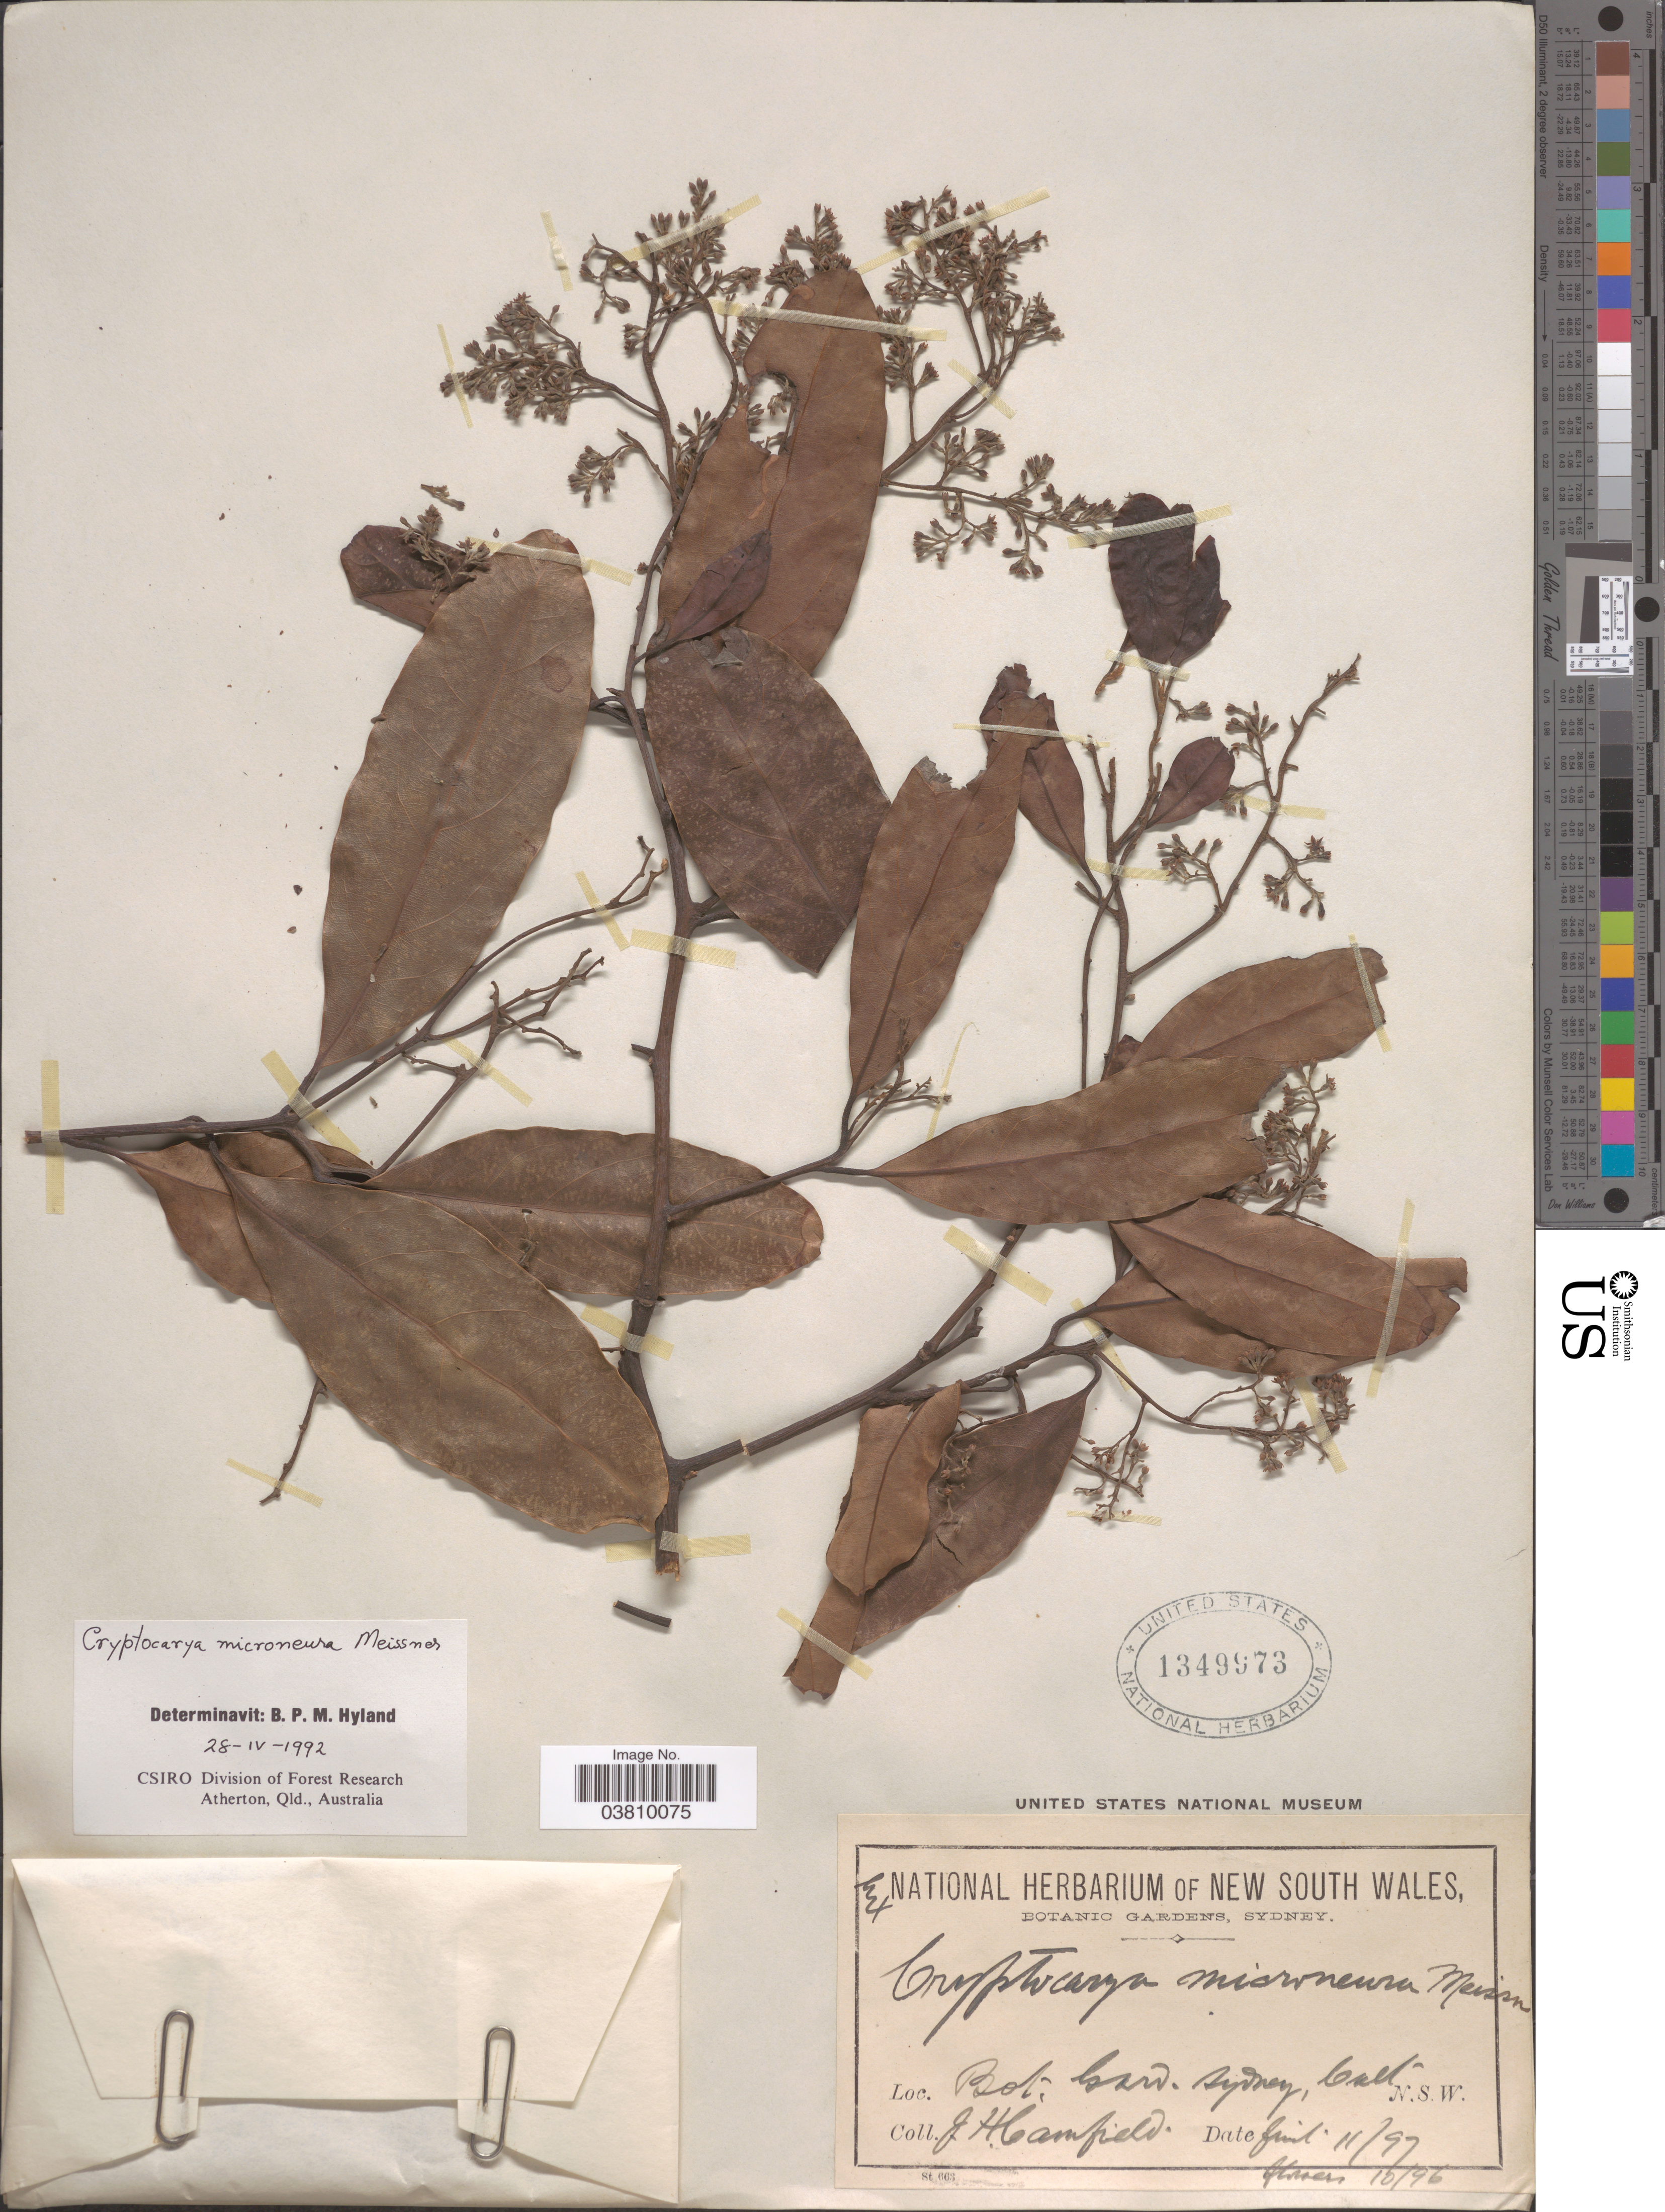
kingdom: Plantae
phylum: Tracheophyta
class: Magnoliopsida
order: Laurales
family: Lauraceae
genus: Cryptocarya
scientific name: Cryptocarya microneura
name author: Meisn.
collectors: J. Camfield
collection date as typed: Transcribed d/m/y: 11/7/97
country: Australia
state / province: New South Wales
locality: Bot. Gard. Sydney.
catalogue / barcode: US 1349973